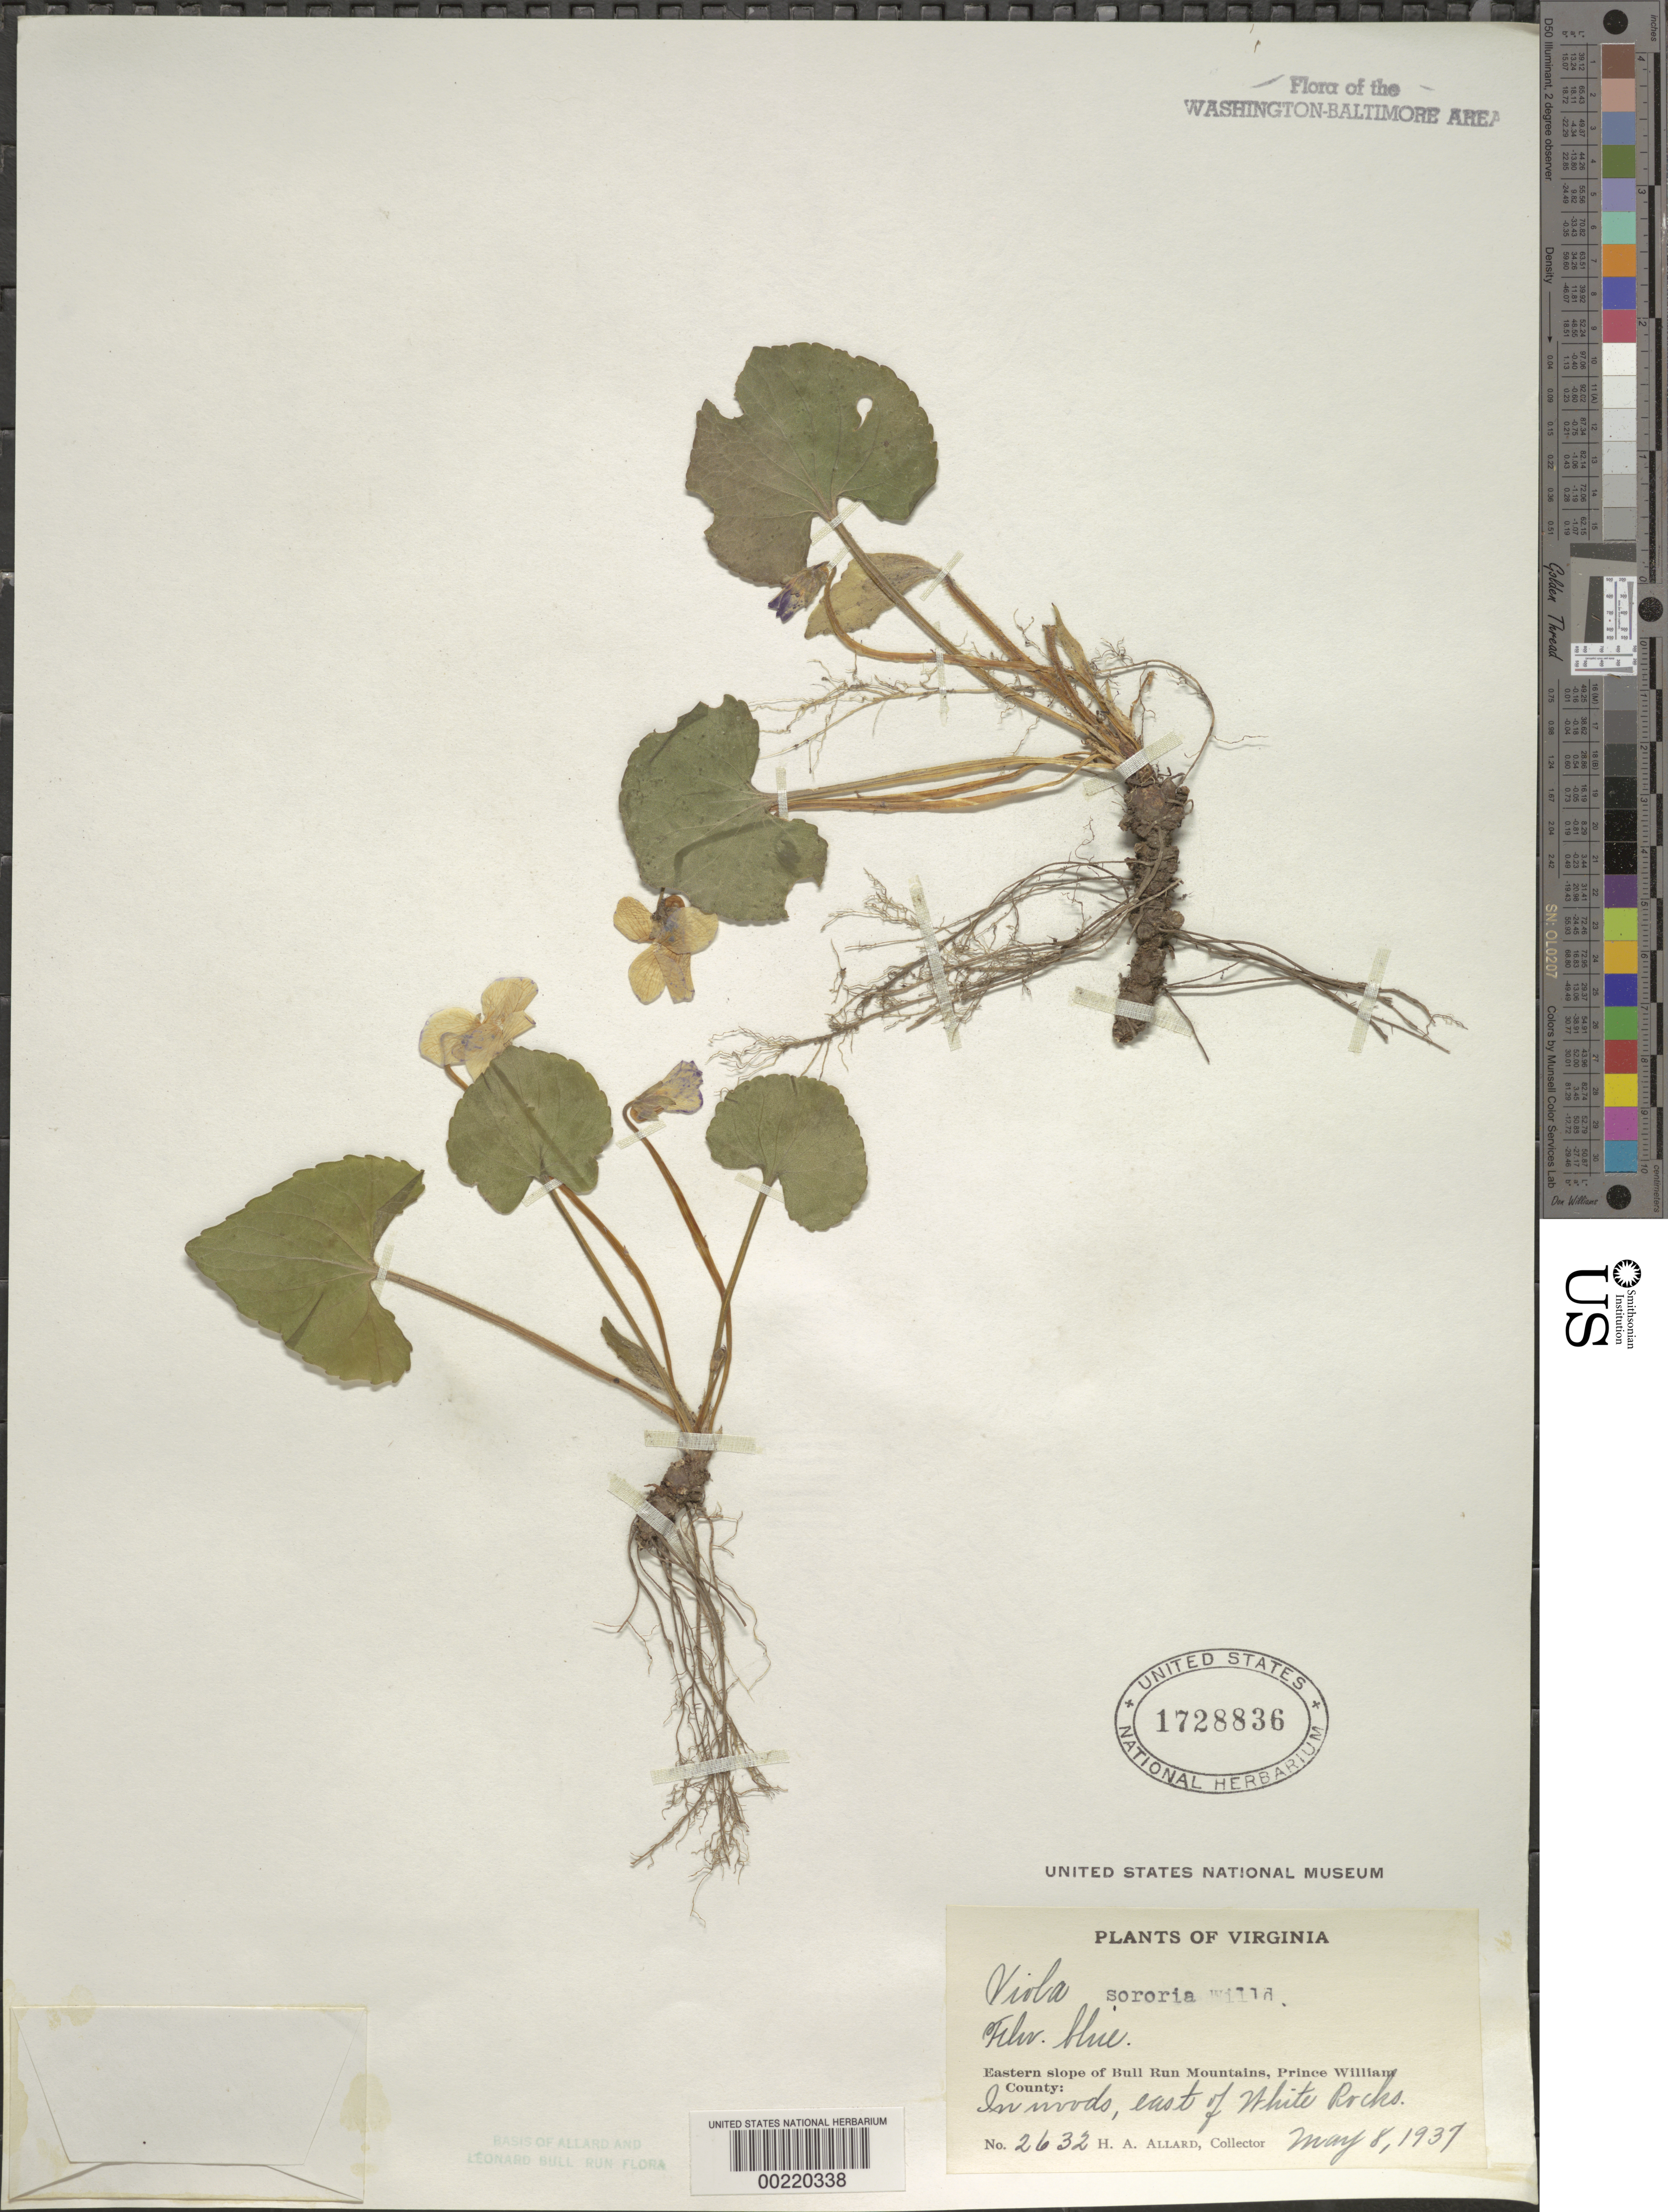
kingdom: Plantae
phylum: Tracheophyta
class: Magnoliopsida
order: Malpighiales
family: Violaceae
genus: Viola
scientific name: Viola sororia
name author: Willd.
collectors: H. A. Allard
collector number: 2632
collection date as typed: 08 May 1937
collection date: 1937-05-08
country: United States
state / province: Virginia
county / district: Prince William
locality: East of White Rocks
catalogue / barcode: US 1728836